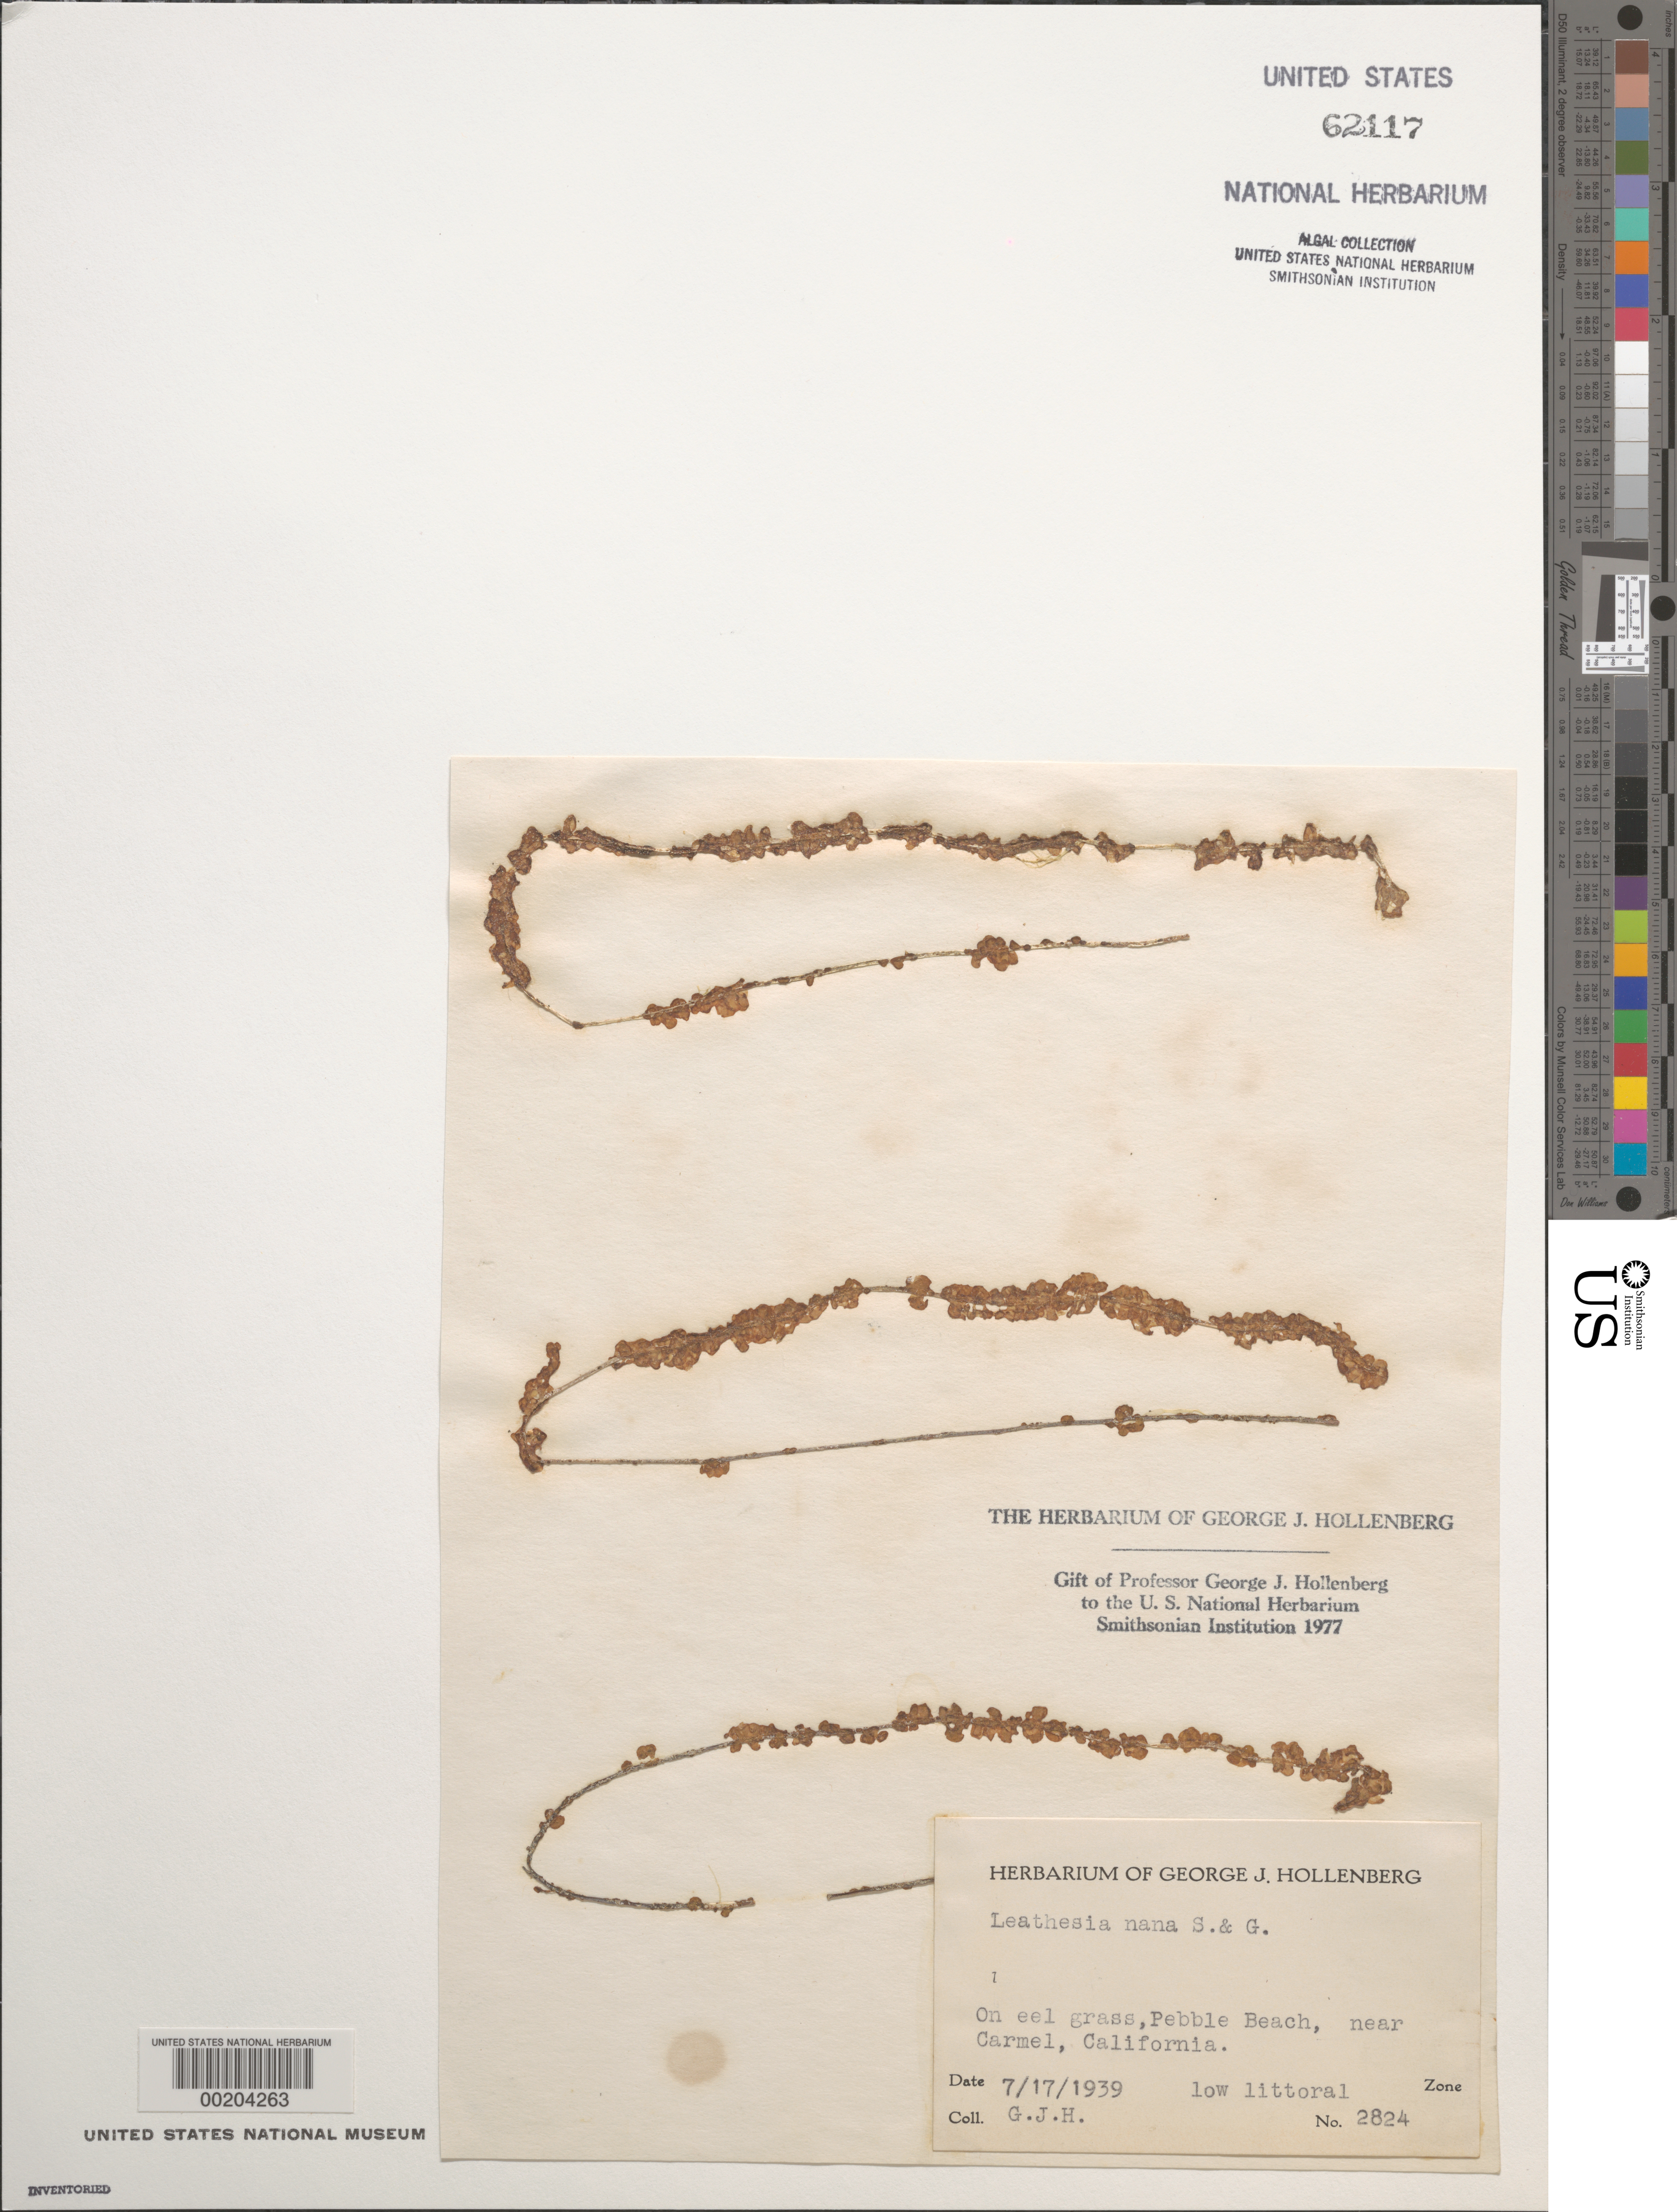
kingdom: Chromista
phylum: Ochrophyta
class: Phaeophyceae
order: Ectocarpales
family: Chordariaceae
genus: Leathesia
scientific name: Leathesia marina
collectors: G. Hollenberg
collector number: GJH 2824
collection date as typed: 17 Jul 1939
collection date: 1939-07-17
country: United States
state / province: California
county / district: Monterey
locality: Pebble Beach, near Carmel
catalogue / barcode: US 62117